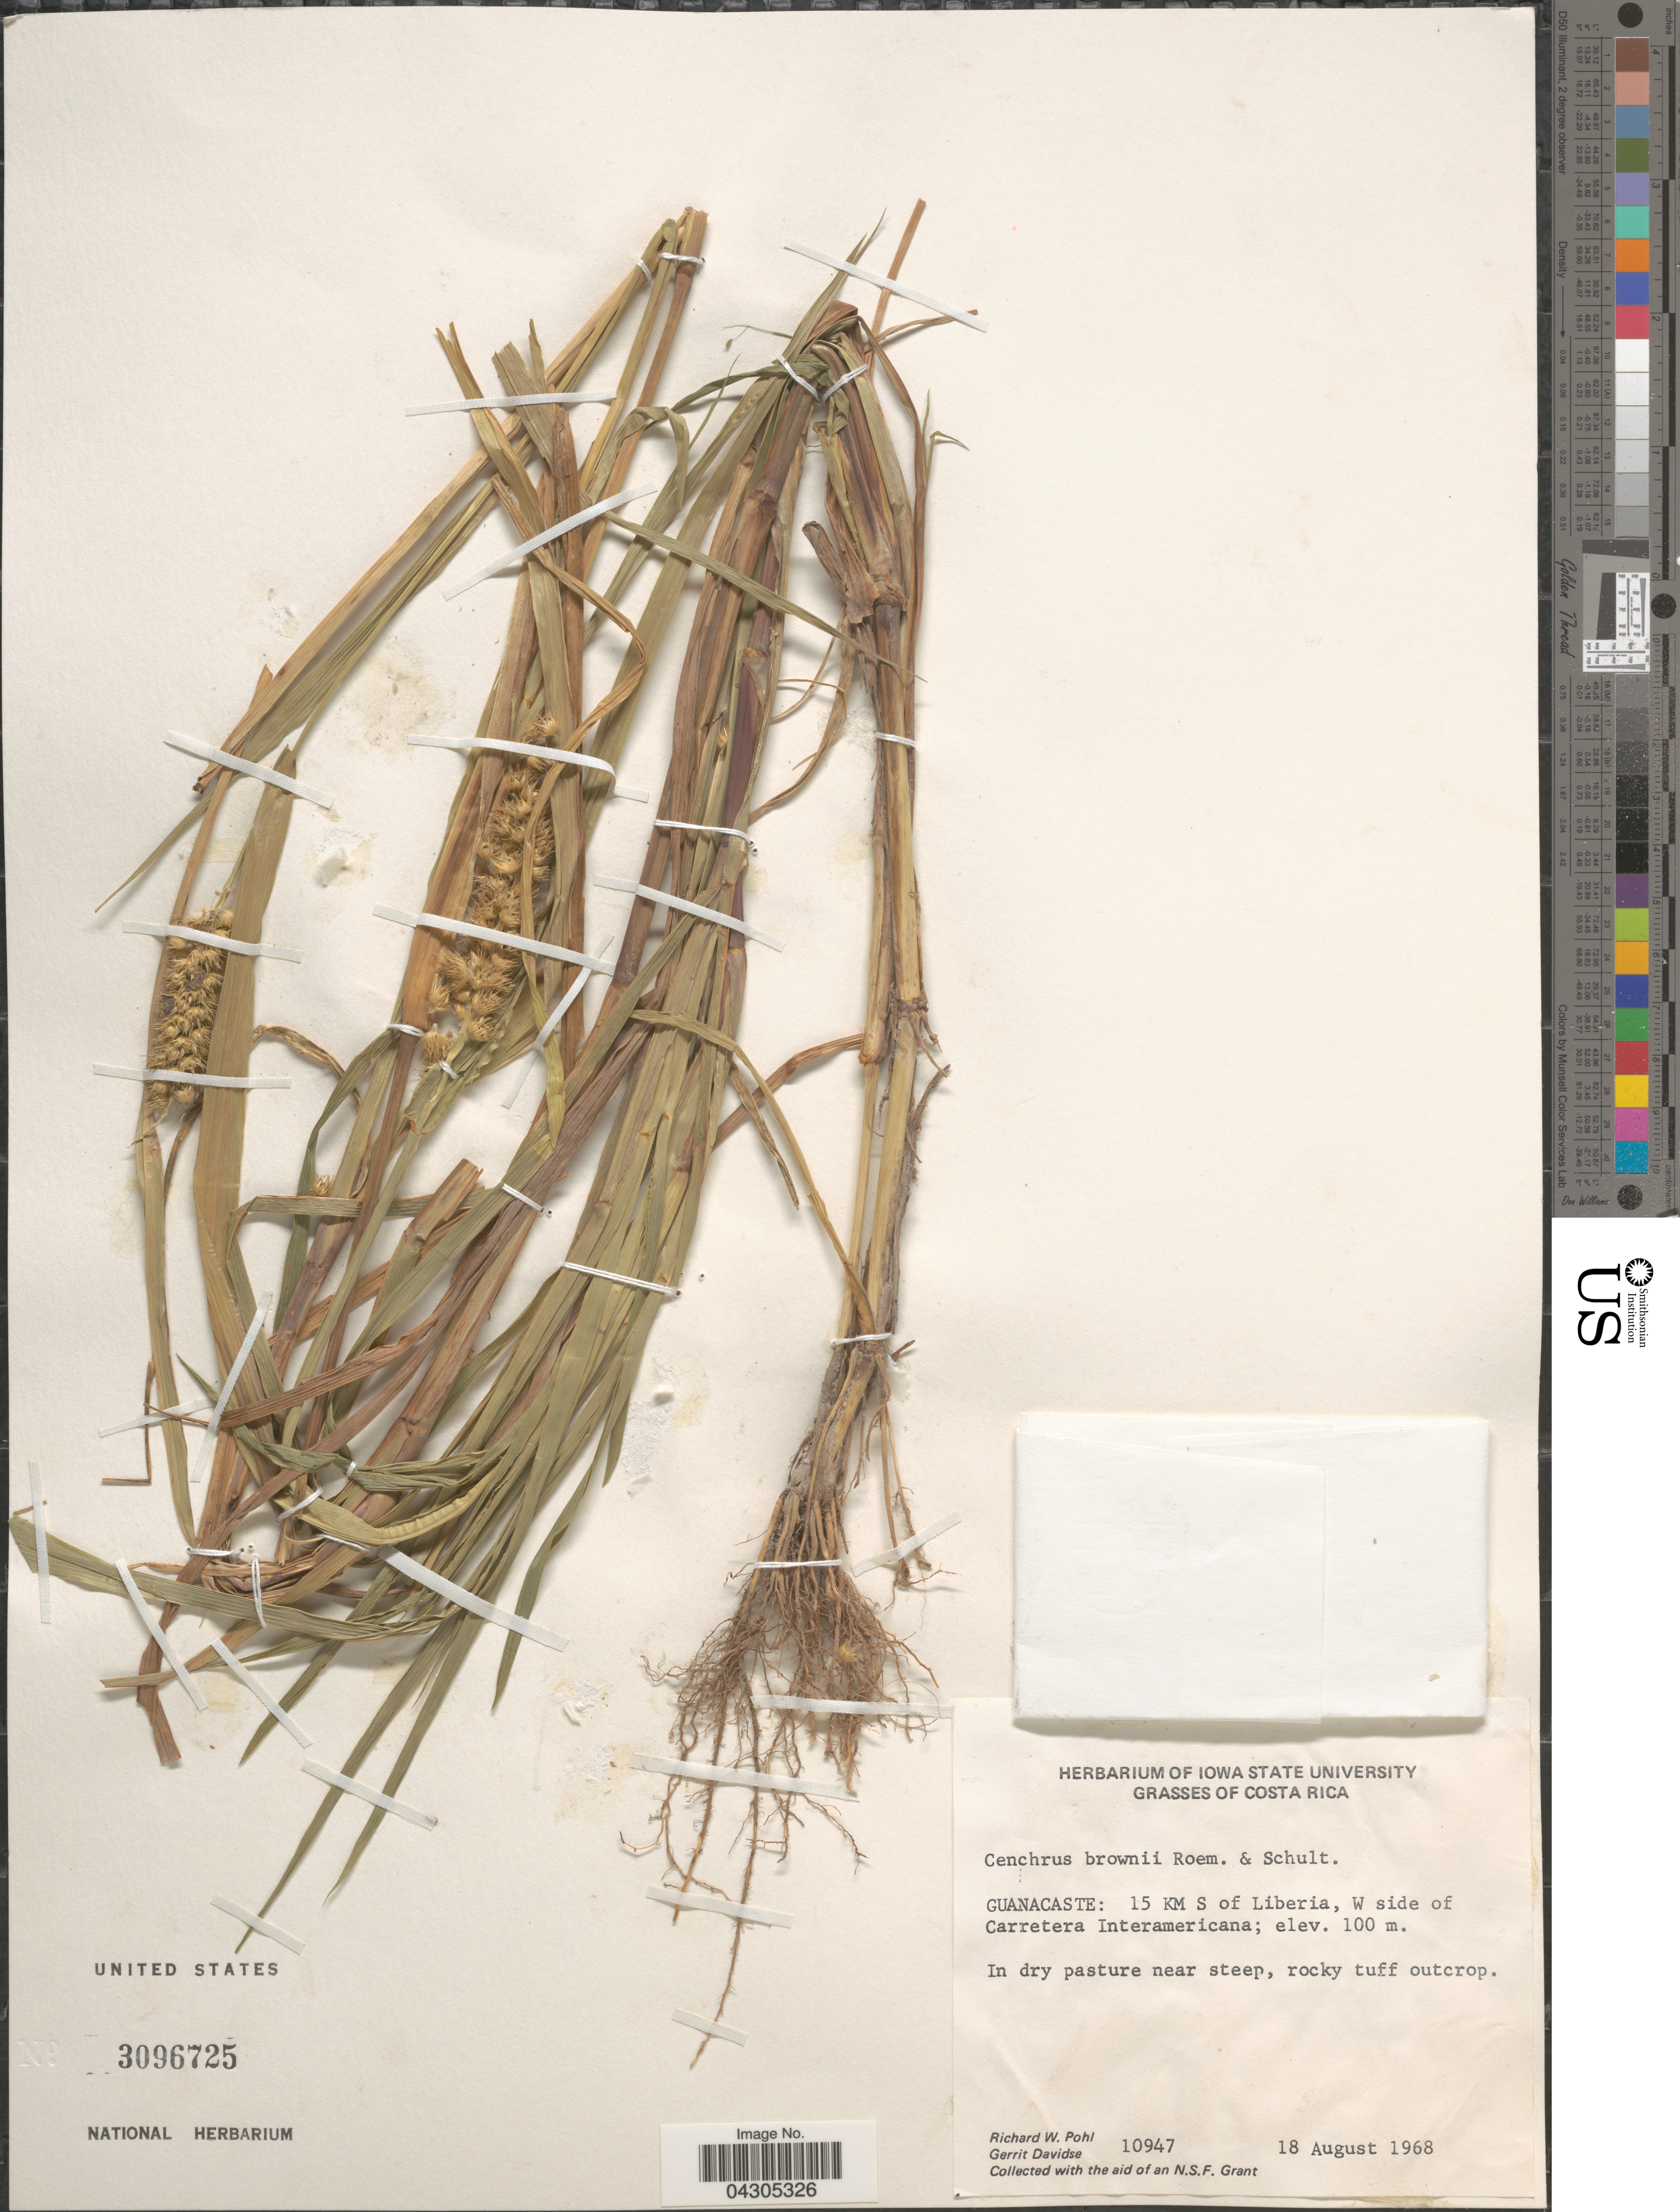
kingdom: Plantae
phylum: Tracheophyta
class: Liliopsida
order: Poales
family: Poaceae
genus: Cenchrus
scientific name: Cenchrus brownii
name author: Roem. & Schult.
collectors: R. W. Pohl & G. Davidse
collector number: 10947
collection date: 1968-08-18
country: Costa Rica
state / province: Guanacaste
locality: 15 KM S of Liberia, W side of Carretera Interamericana. In dry pasture near steep, rocky tuff outcrop.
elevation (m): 100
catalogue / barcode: US 3096725